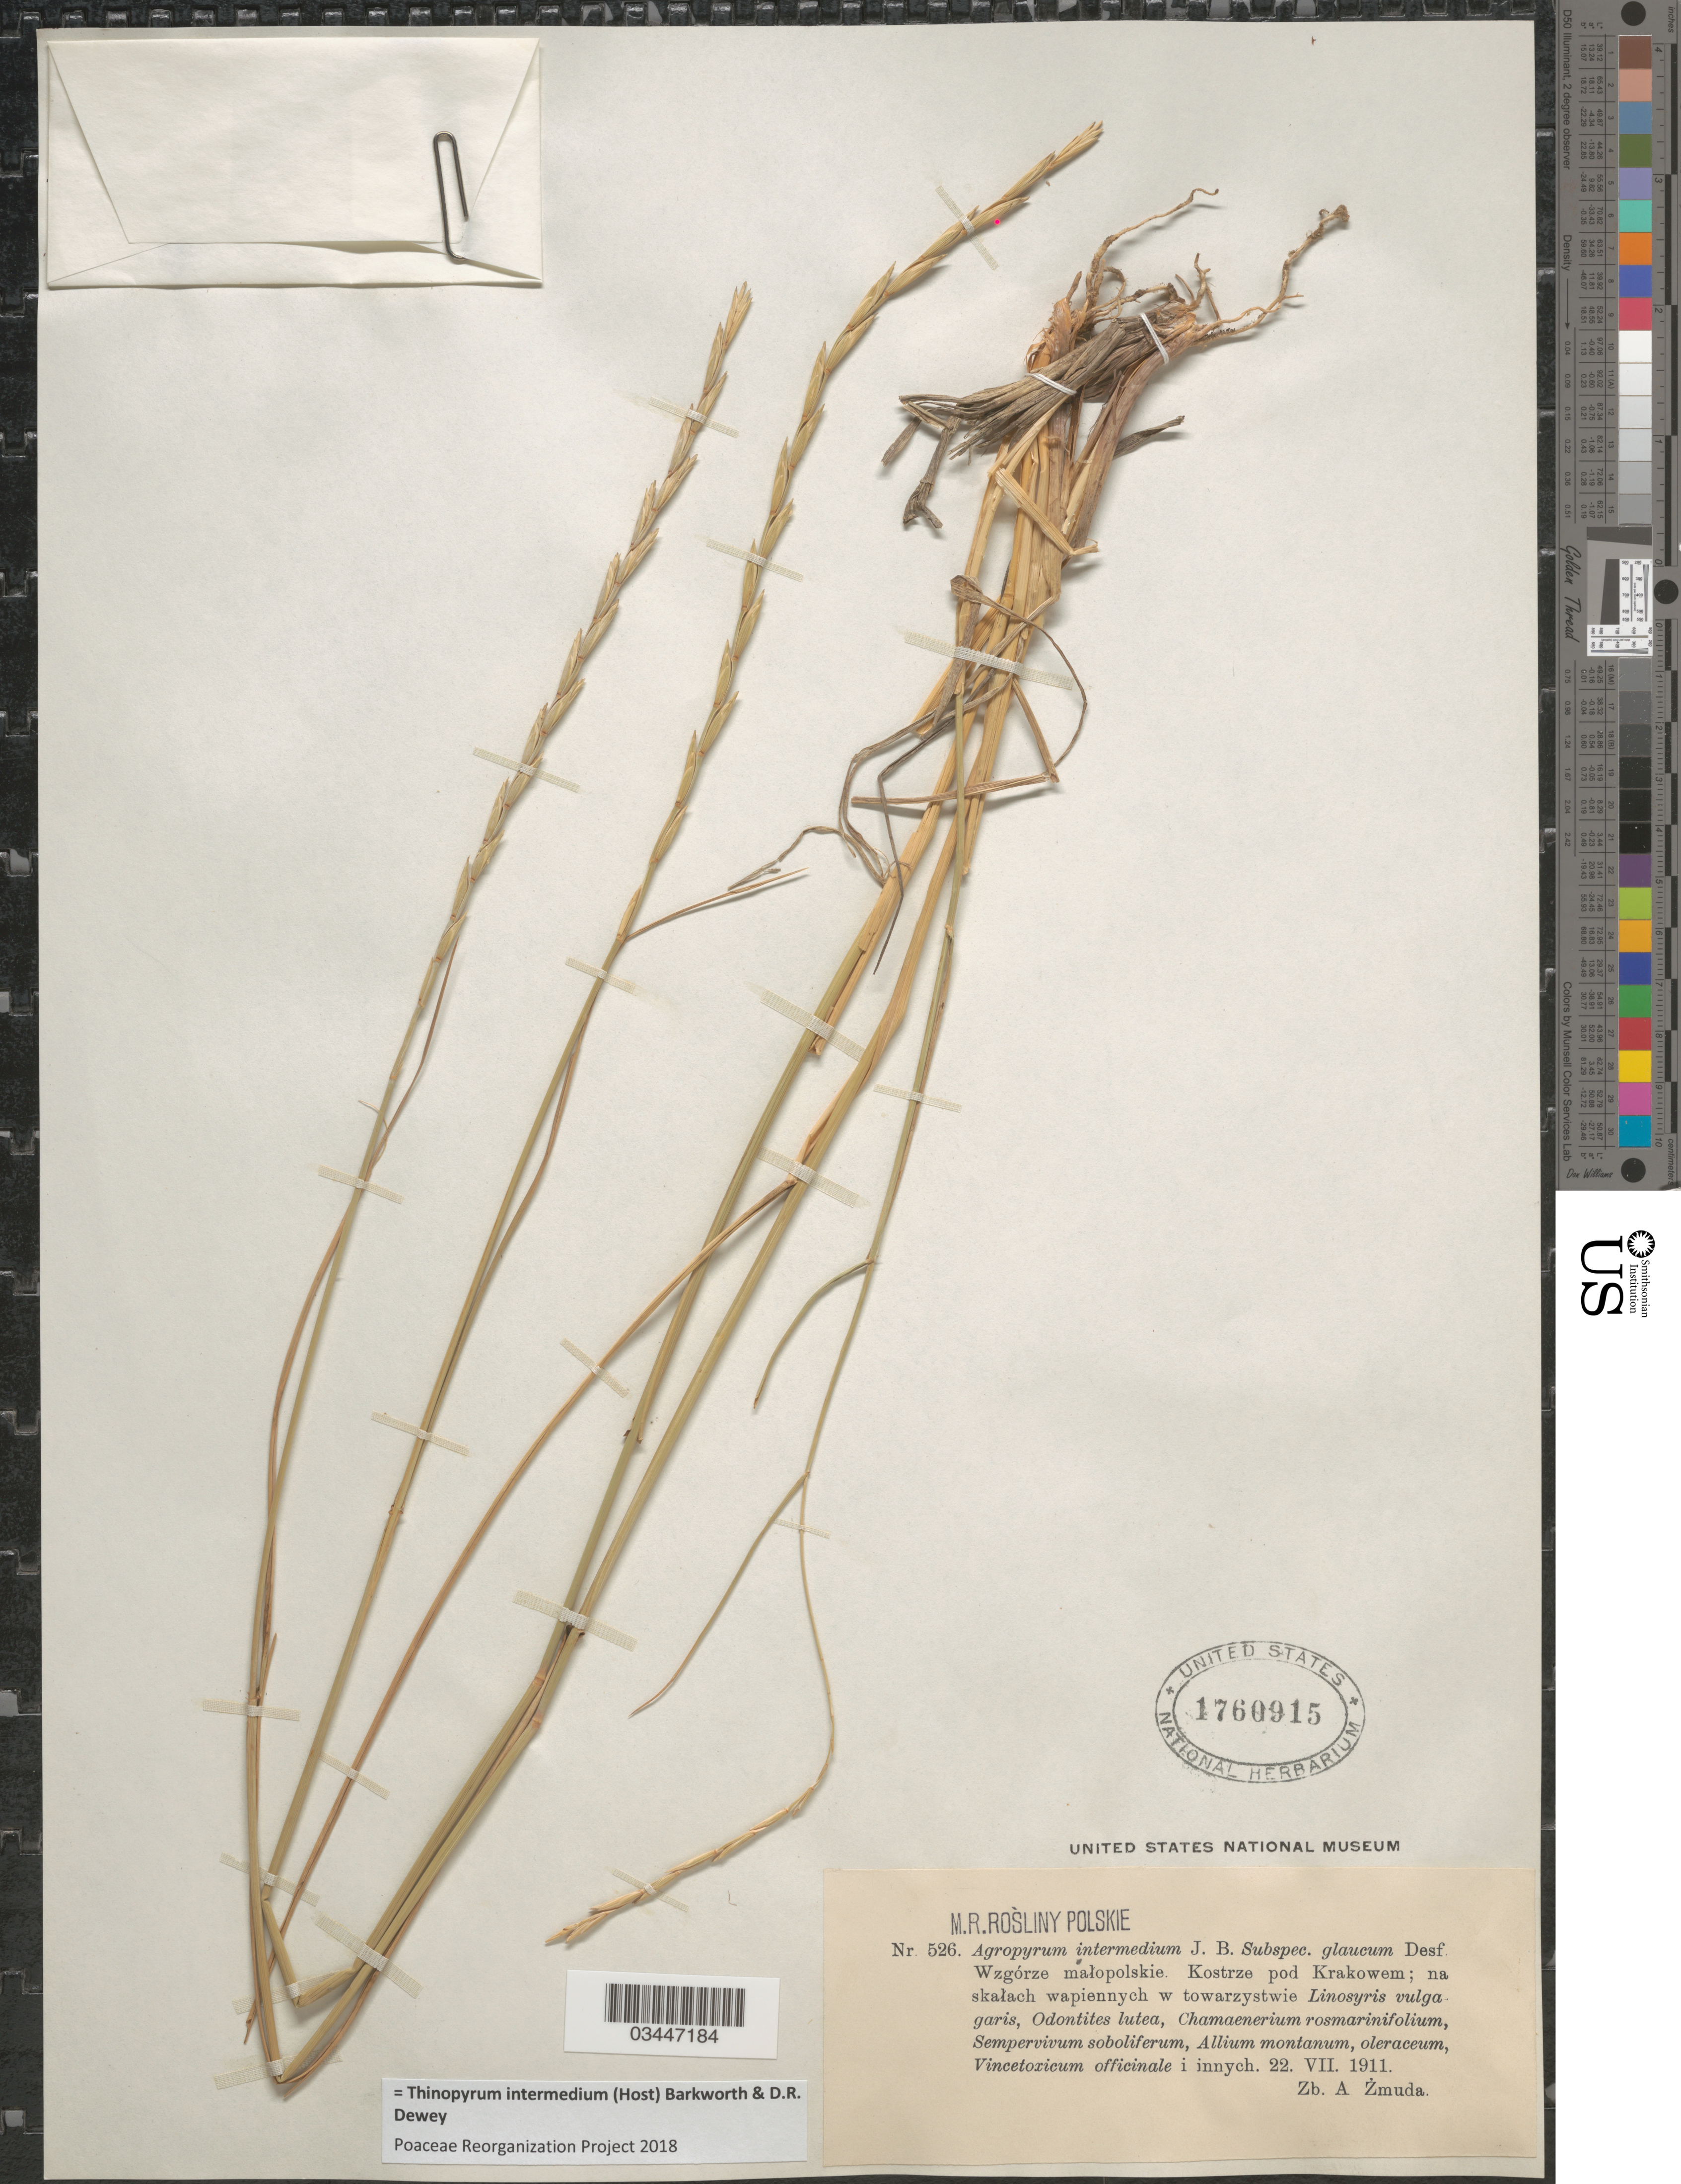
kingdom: Plantae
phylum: Tracheophyta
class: Liliopsida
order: Poales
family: Poaceae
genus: Thinopyrum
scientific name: Thinopyrum intermedium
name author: (Host) Barkworth & Dewey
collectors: A. Zmuda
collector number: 526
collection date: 1911-07-22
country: Poland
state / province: Malopolskie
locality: Wzgórze małopolsie. Kostrze pod Krakowem.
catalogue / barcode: US 1760915